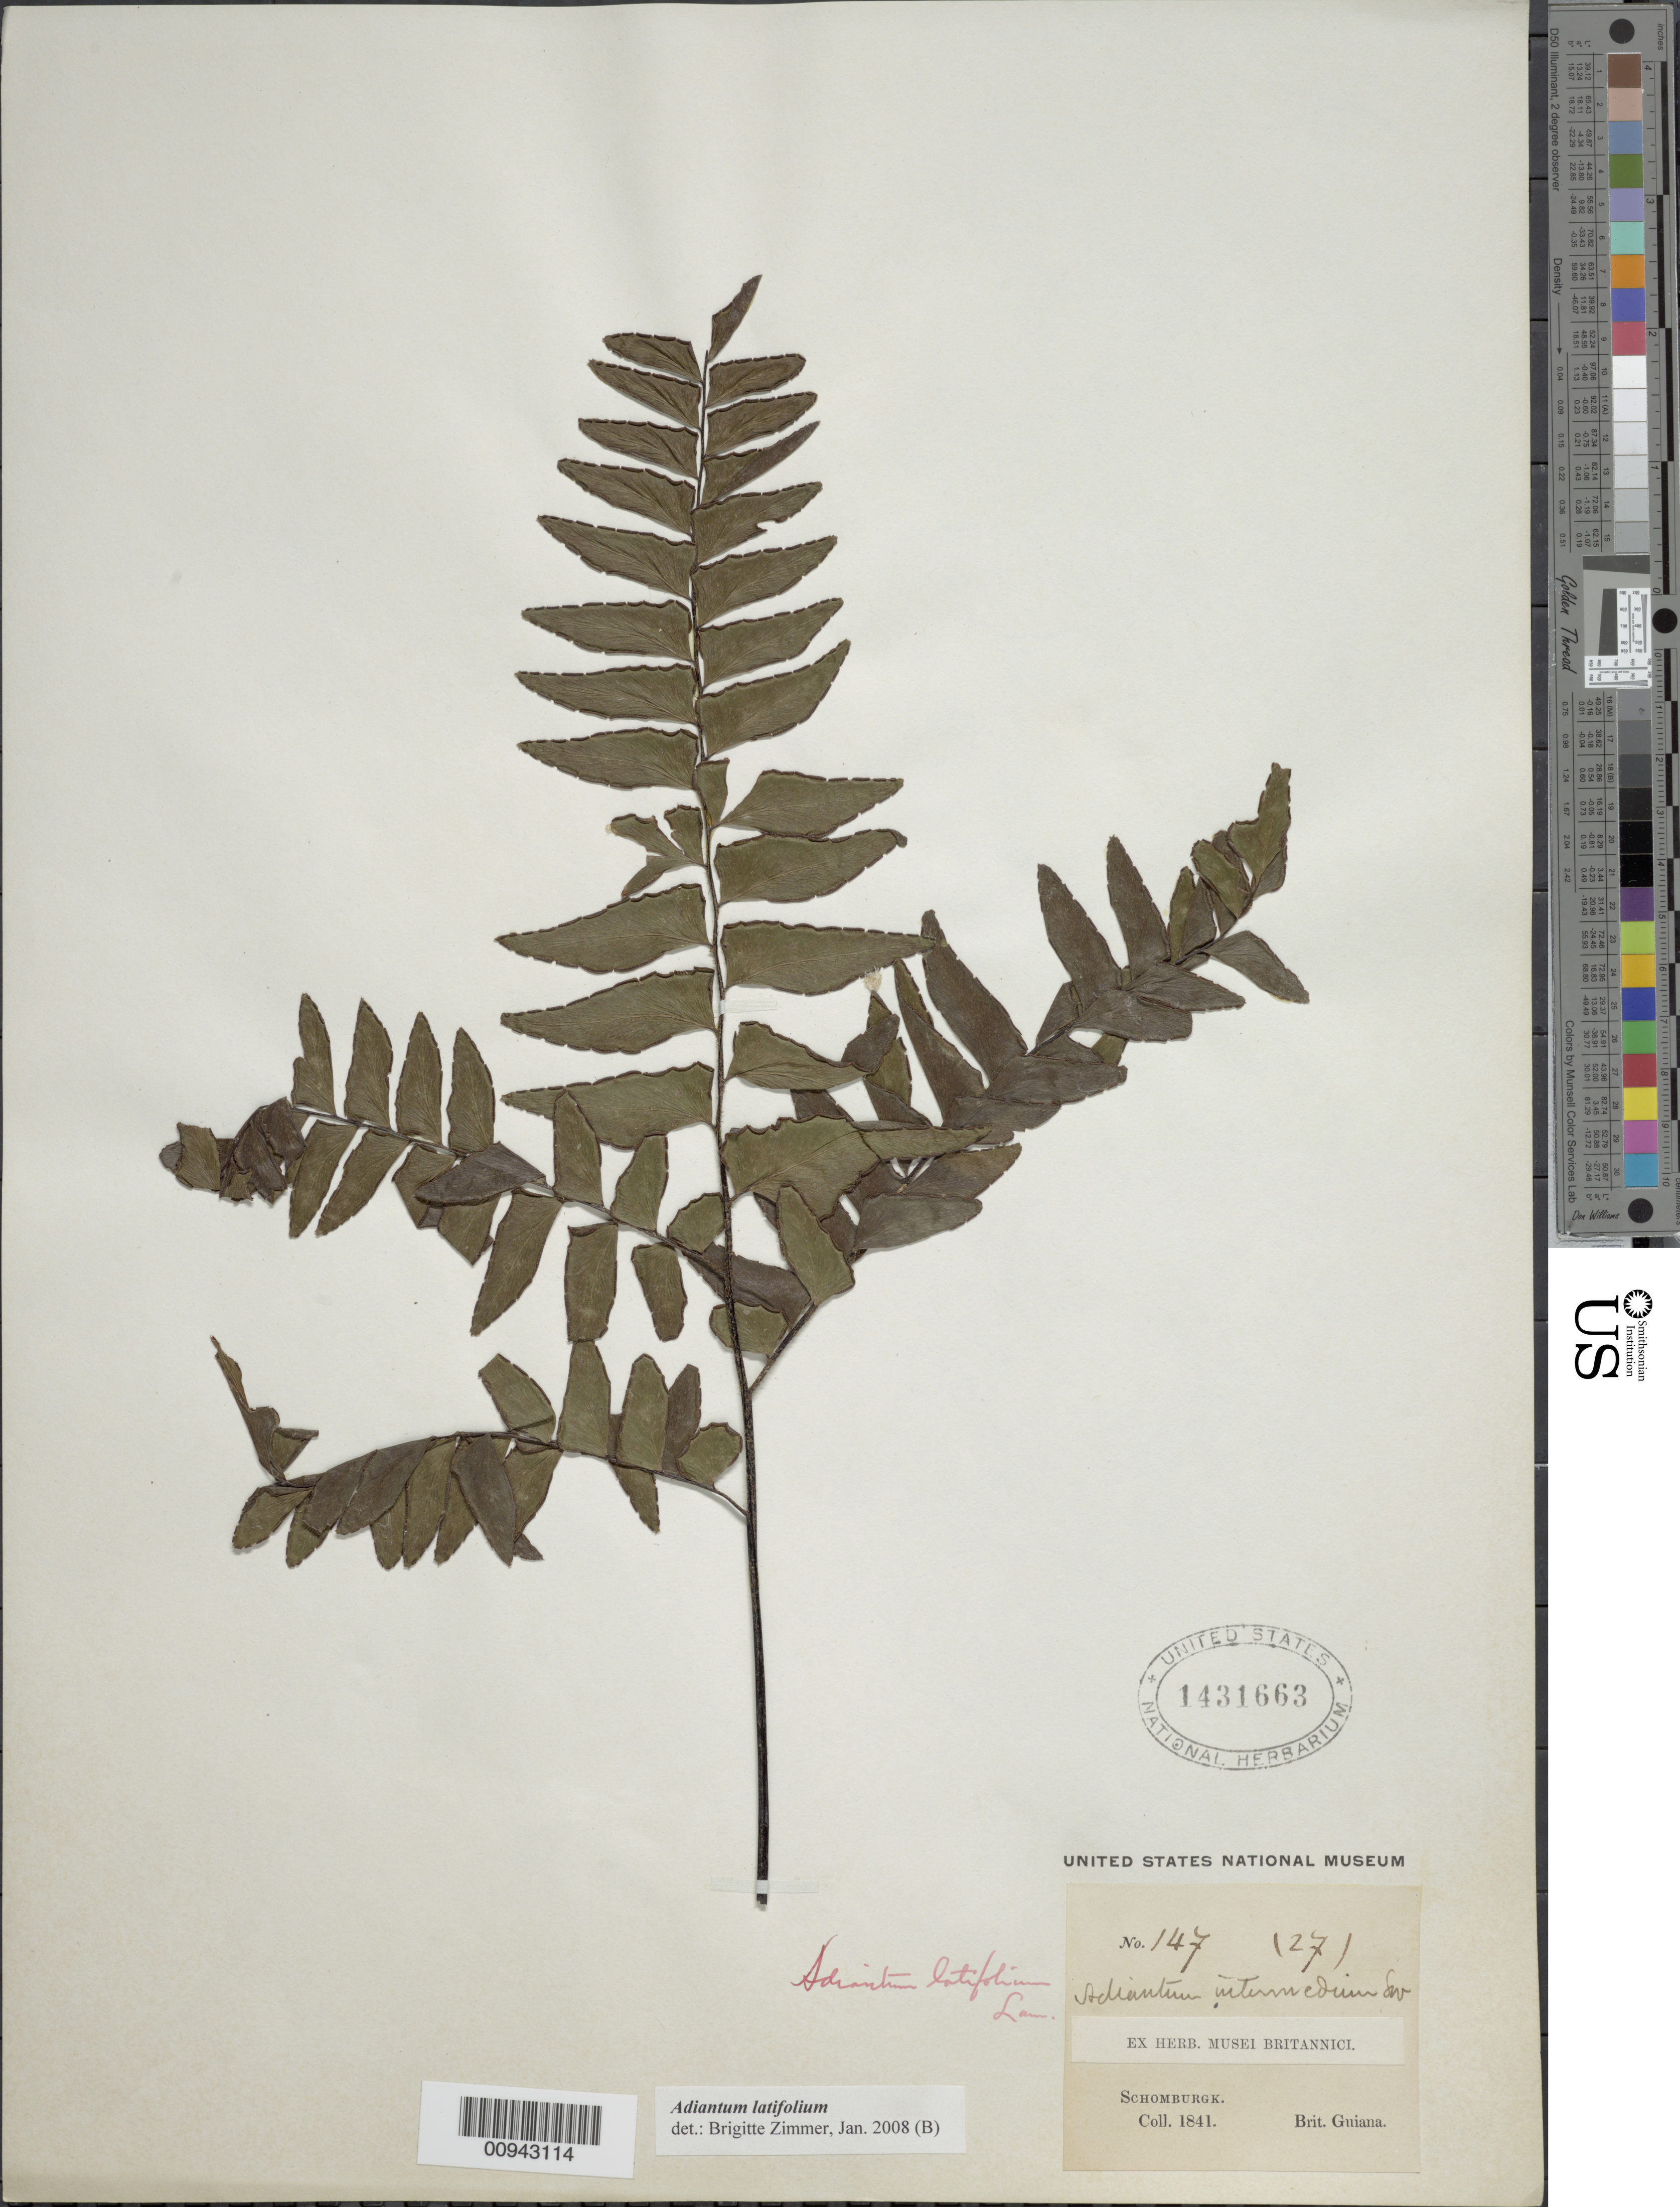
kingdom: Plantae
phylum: Tracheophyta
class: Polypodiopsida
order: Polypodiales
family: Pteridaceae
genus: Adiantum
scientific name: Adiantum latifolium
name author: Lam.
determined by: Zimmer, B.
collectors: -- Schomburgk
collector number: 147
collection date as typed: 1841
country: Guyana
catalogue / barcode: US 1431663